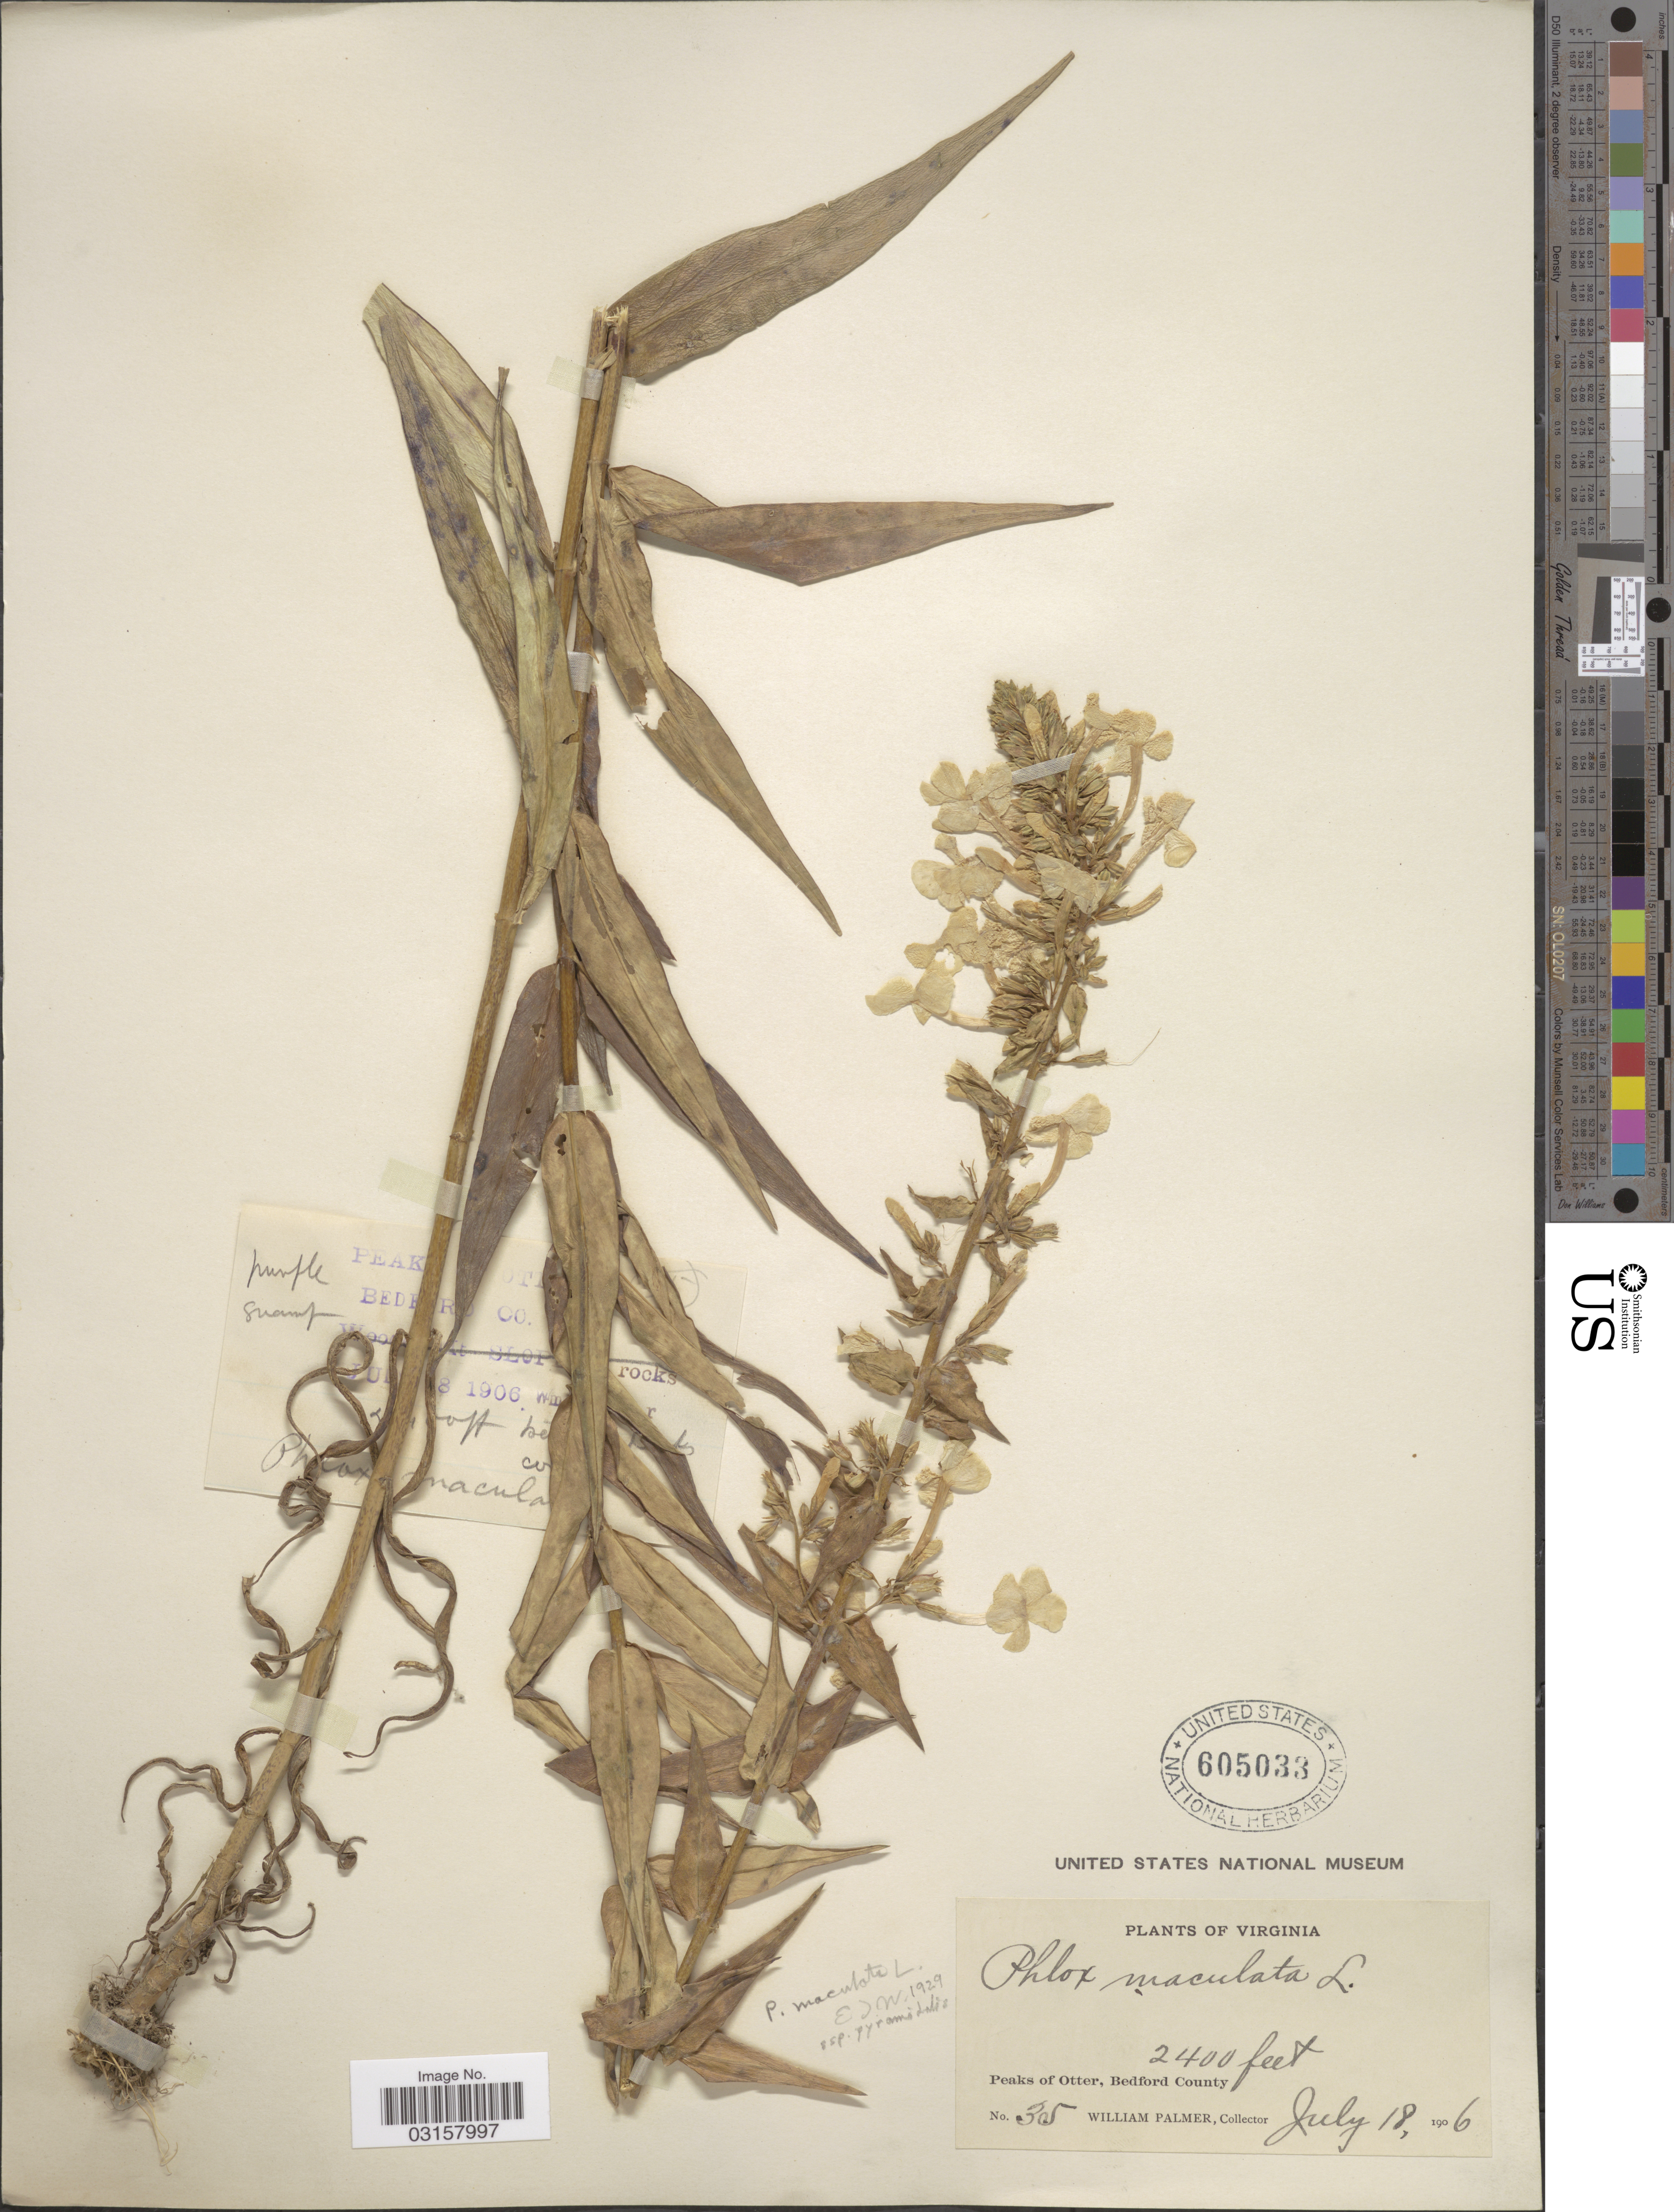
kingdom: Plantae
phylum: Tracheophyta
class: Magnoliopsida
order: Ericales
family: Polemoniaceae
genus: Phlox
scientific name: Phlox x pyramidalis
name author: (Sm.) Wherry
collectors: W. Palmer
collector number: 35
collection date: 1906-07-18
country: United States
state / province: Virginia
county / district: Bedford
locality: Peaks of Otter, Bedford County.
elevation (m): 732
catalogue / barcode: US 605033